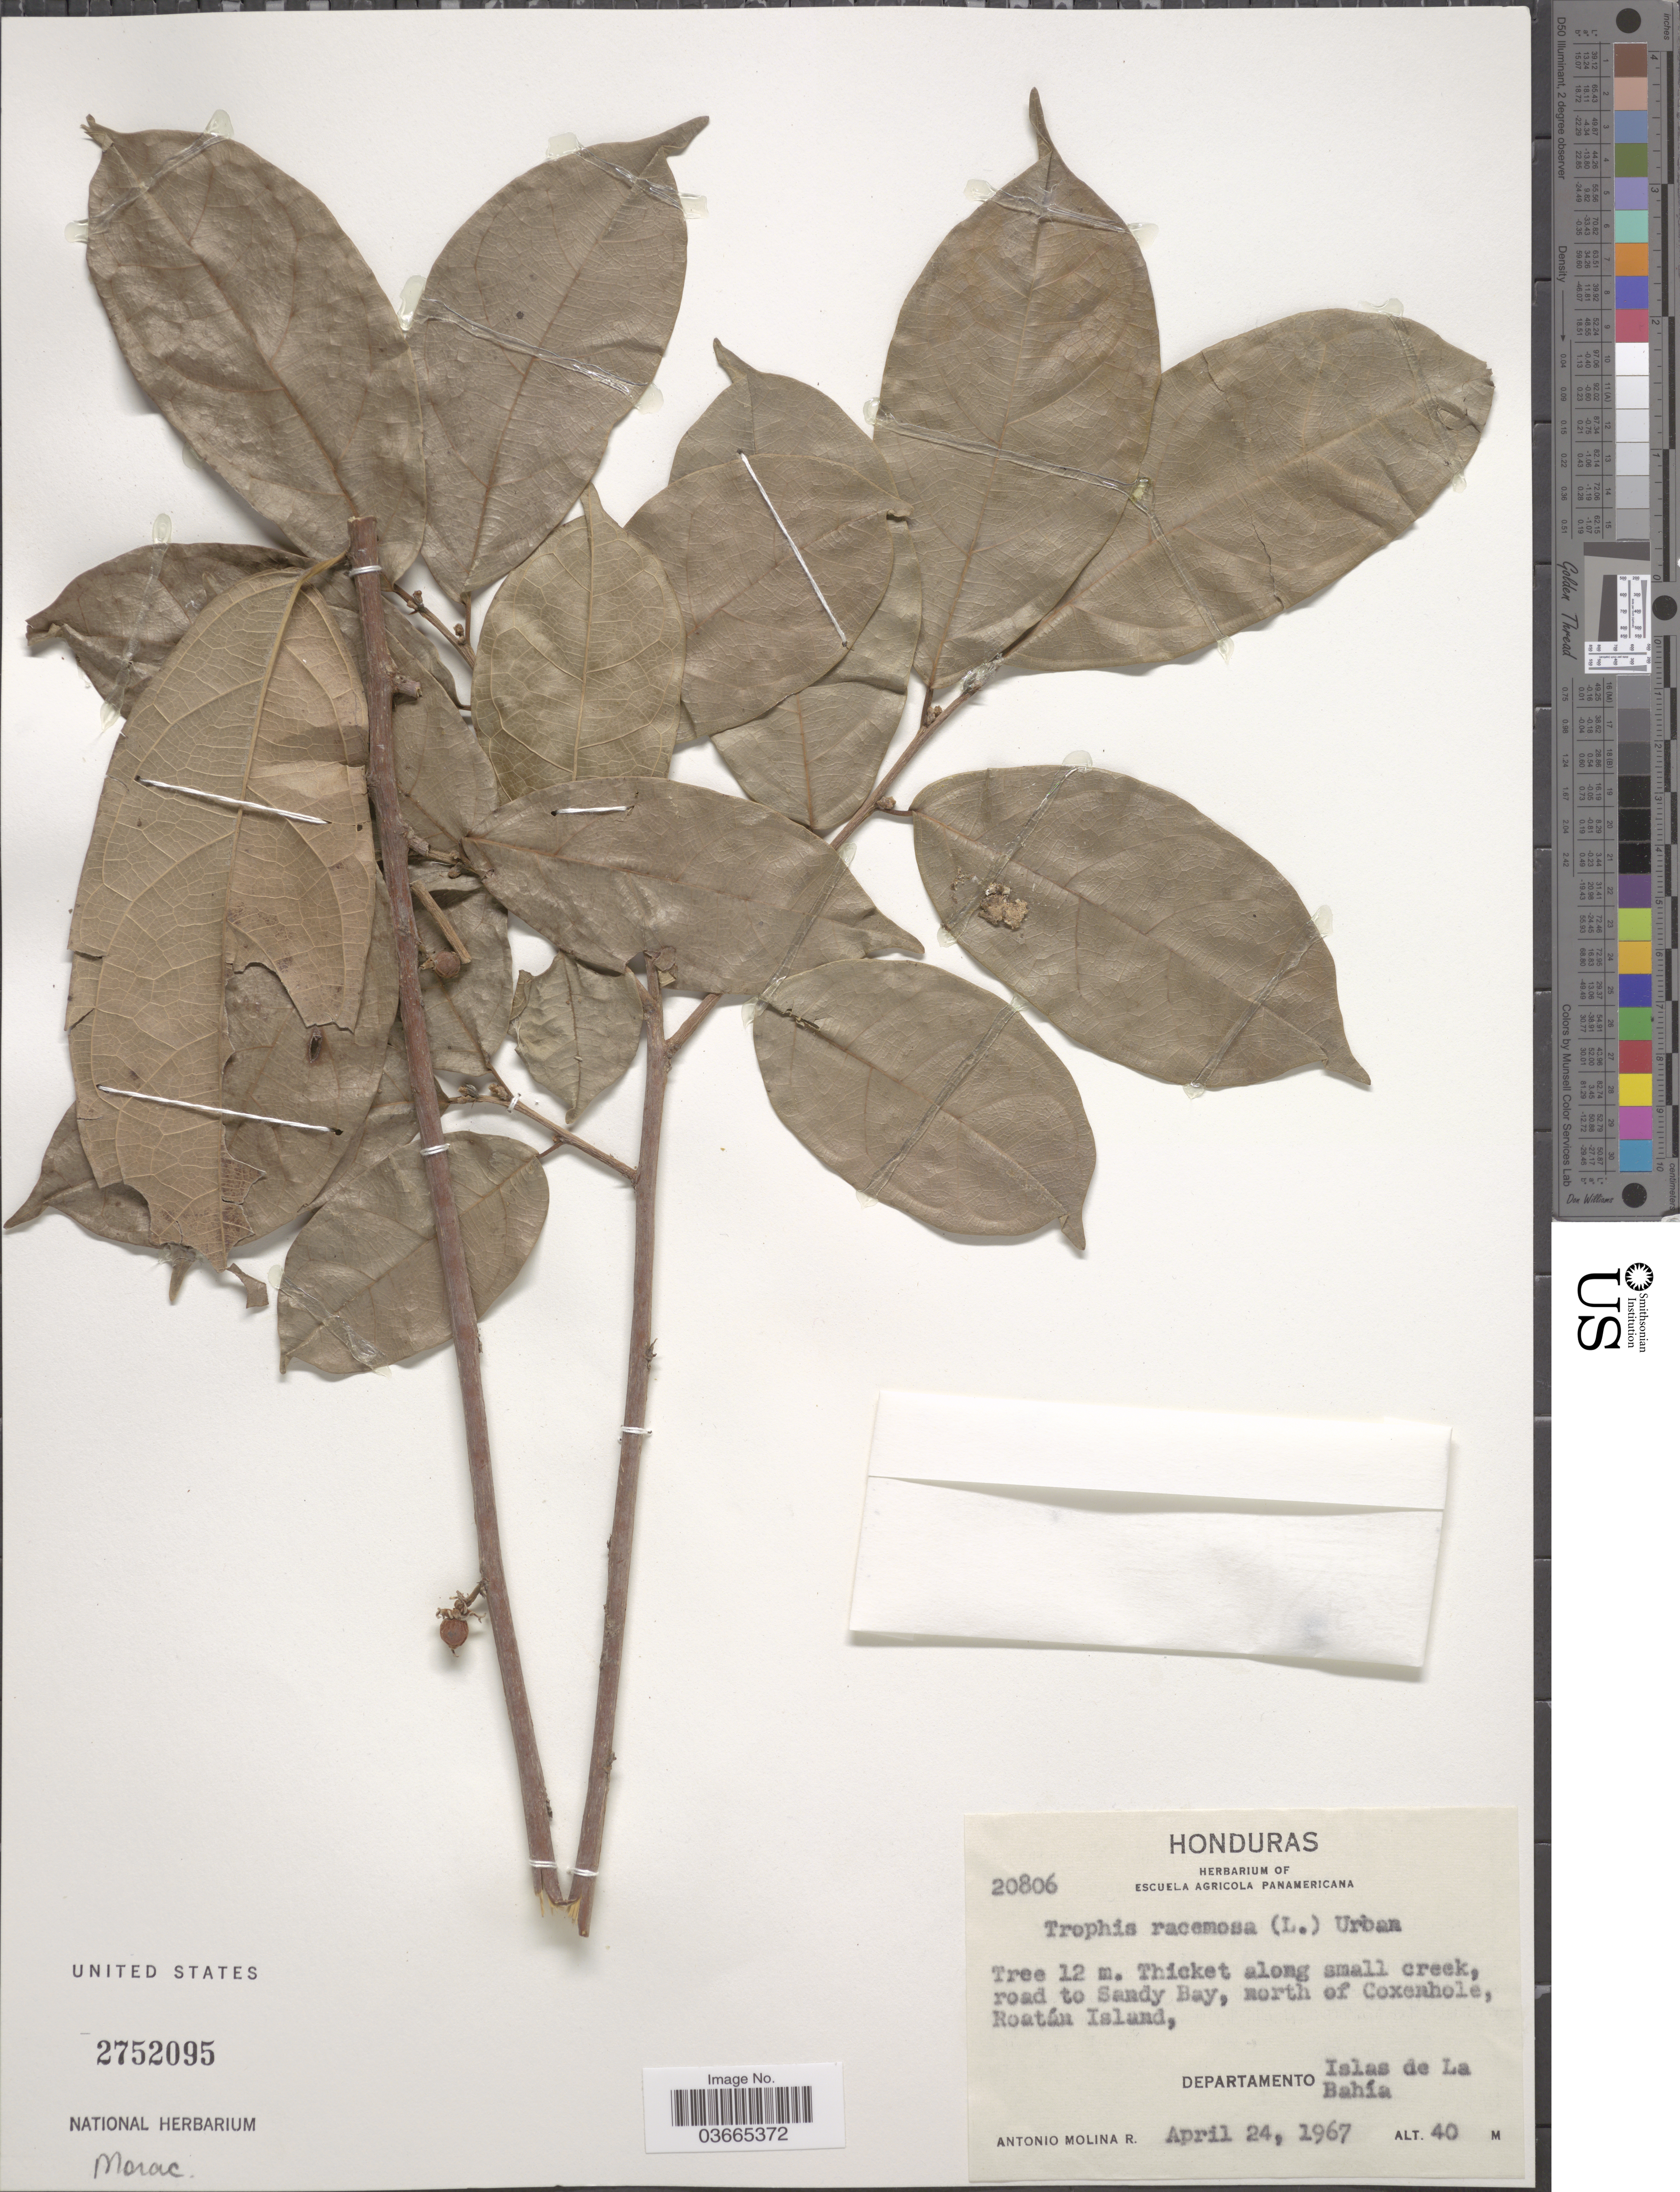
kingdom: Plantae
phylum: Tracheophyta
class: Magnoliopsida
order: Rosales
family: Moraceae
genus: Trophis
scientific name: Trophis racemosa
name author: (L.) Urb.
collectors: A. Molina R.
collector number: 20806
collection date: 1967-04-24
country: Honduras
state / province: Islas de la Bahía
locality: Road to Sandy Bay, north of Coxeahole*, Roatán Island, Departamento de Islas de La Bahía.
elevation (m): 40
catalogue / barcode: US 2752095